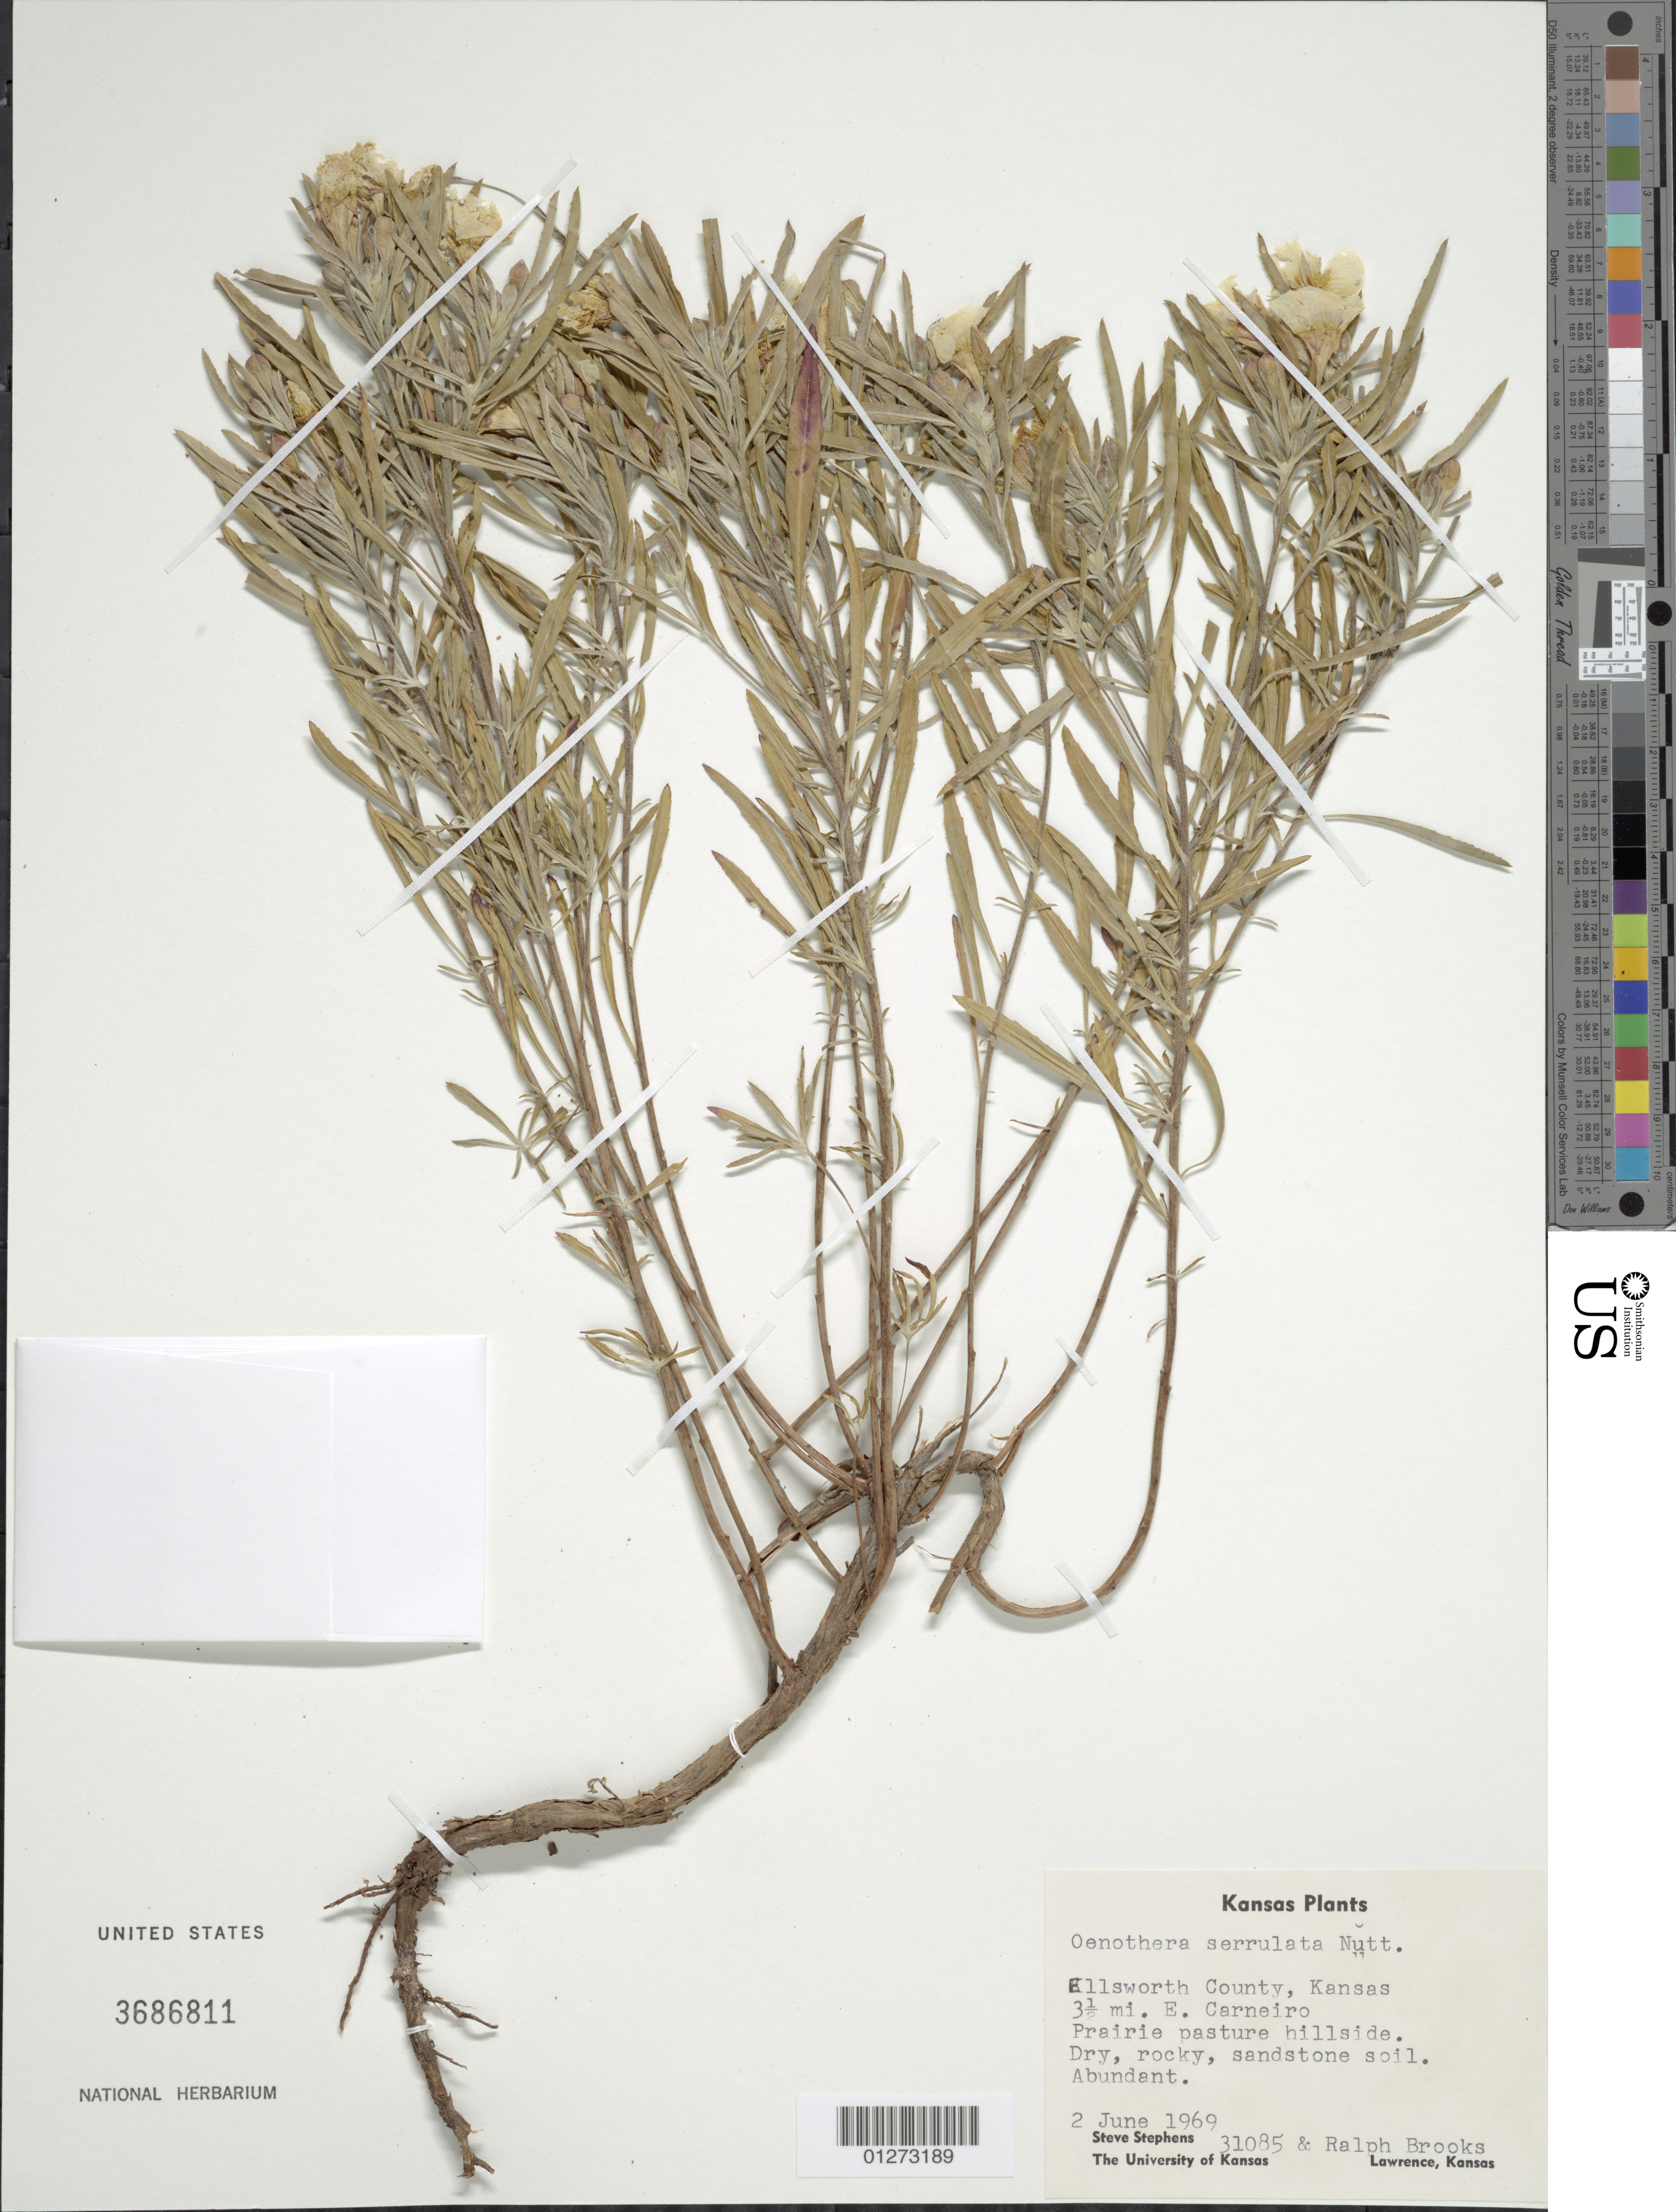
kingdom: Plantae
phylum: Tracheophyta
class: Magnoliopsida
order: Myrtales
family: Onagraceae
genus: Oenothera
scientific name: Oenothera serrulata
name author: Nutt.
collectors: S. Stephens & R. E. Brooks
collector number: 31085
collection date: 1969-06-02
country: United States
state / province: Kansas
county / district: Ellsworth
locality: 3.5 mi E. Carneiro.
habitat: Prairie pasture hillside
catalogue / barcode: US 3686811